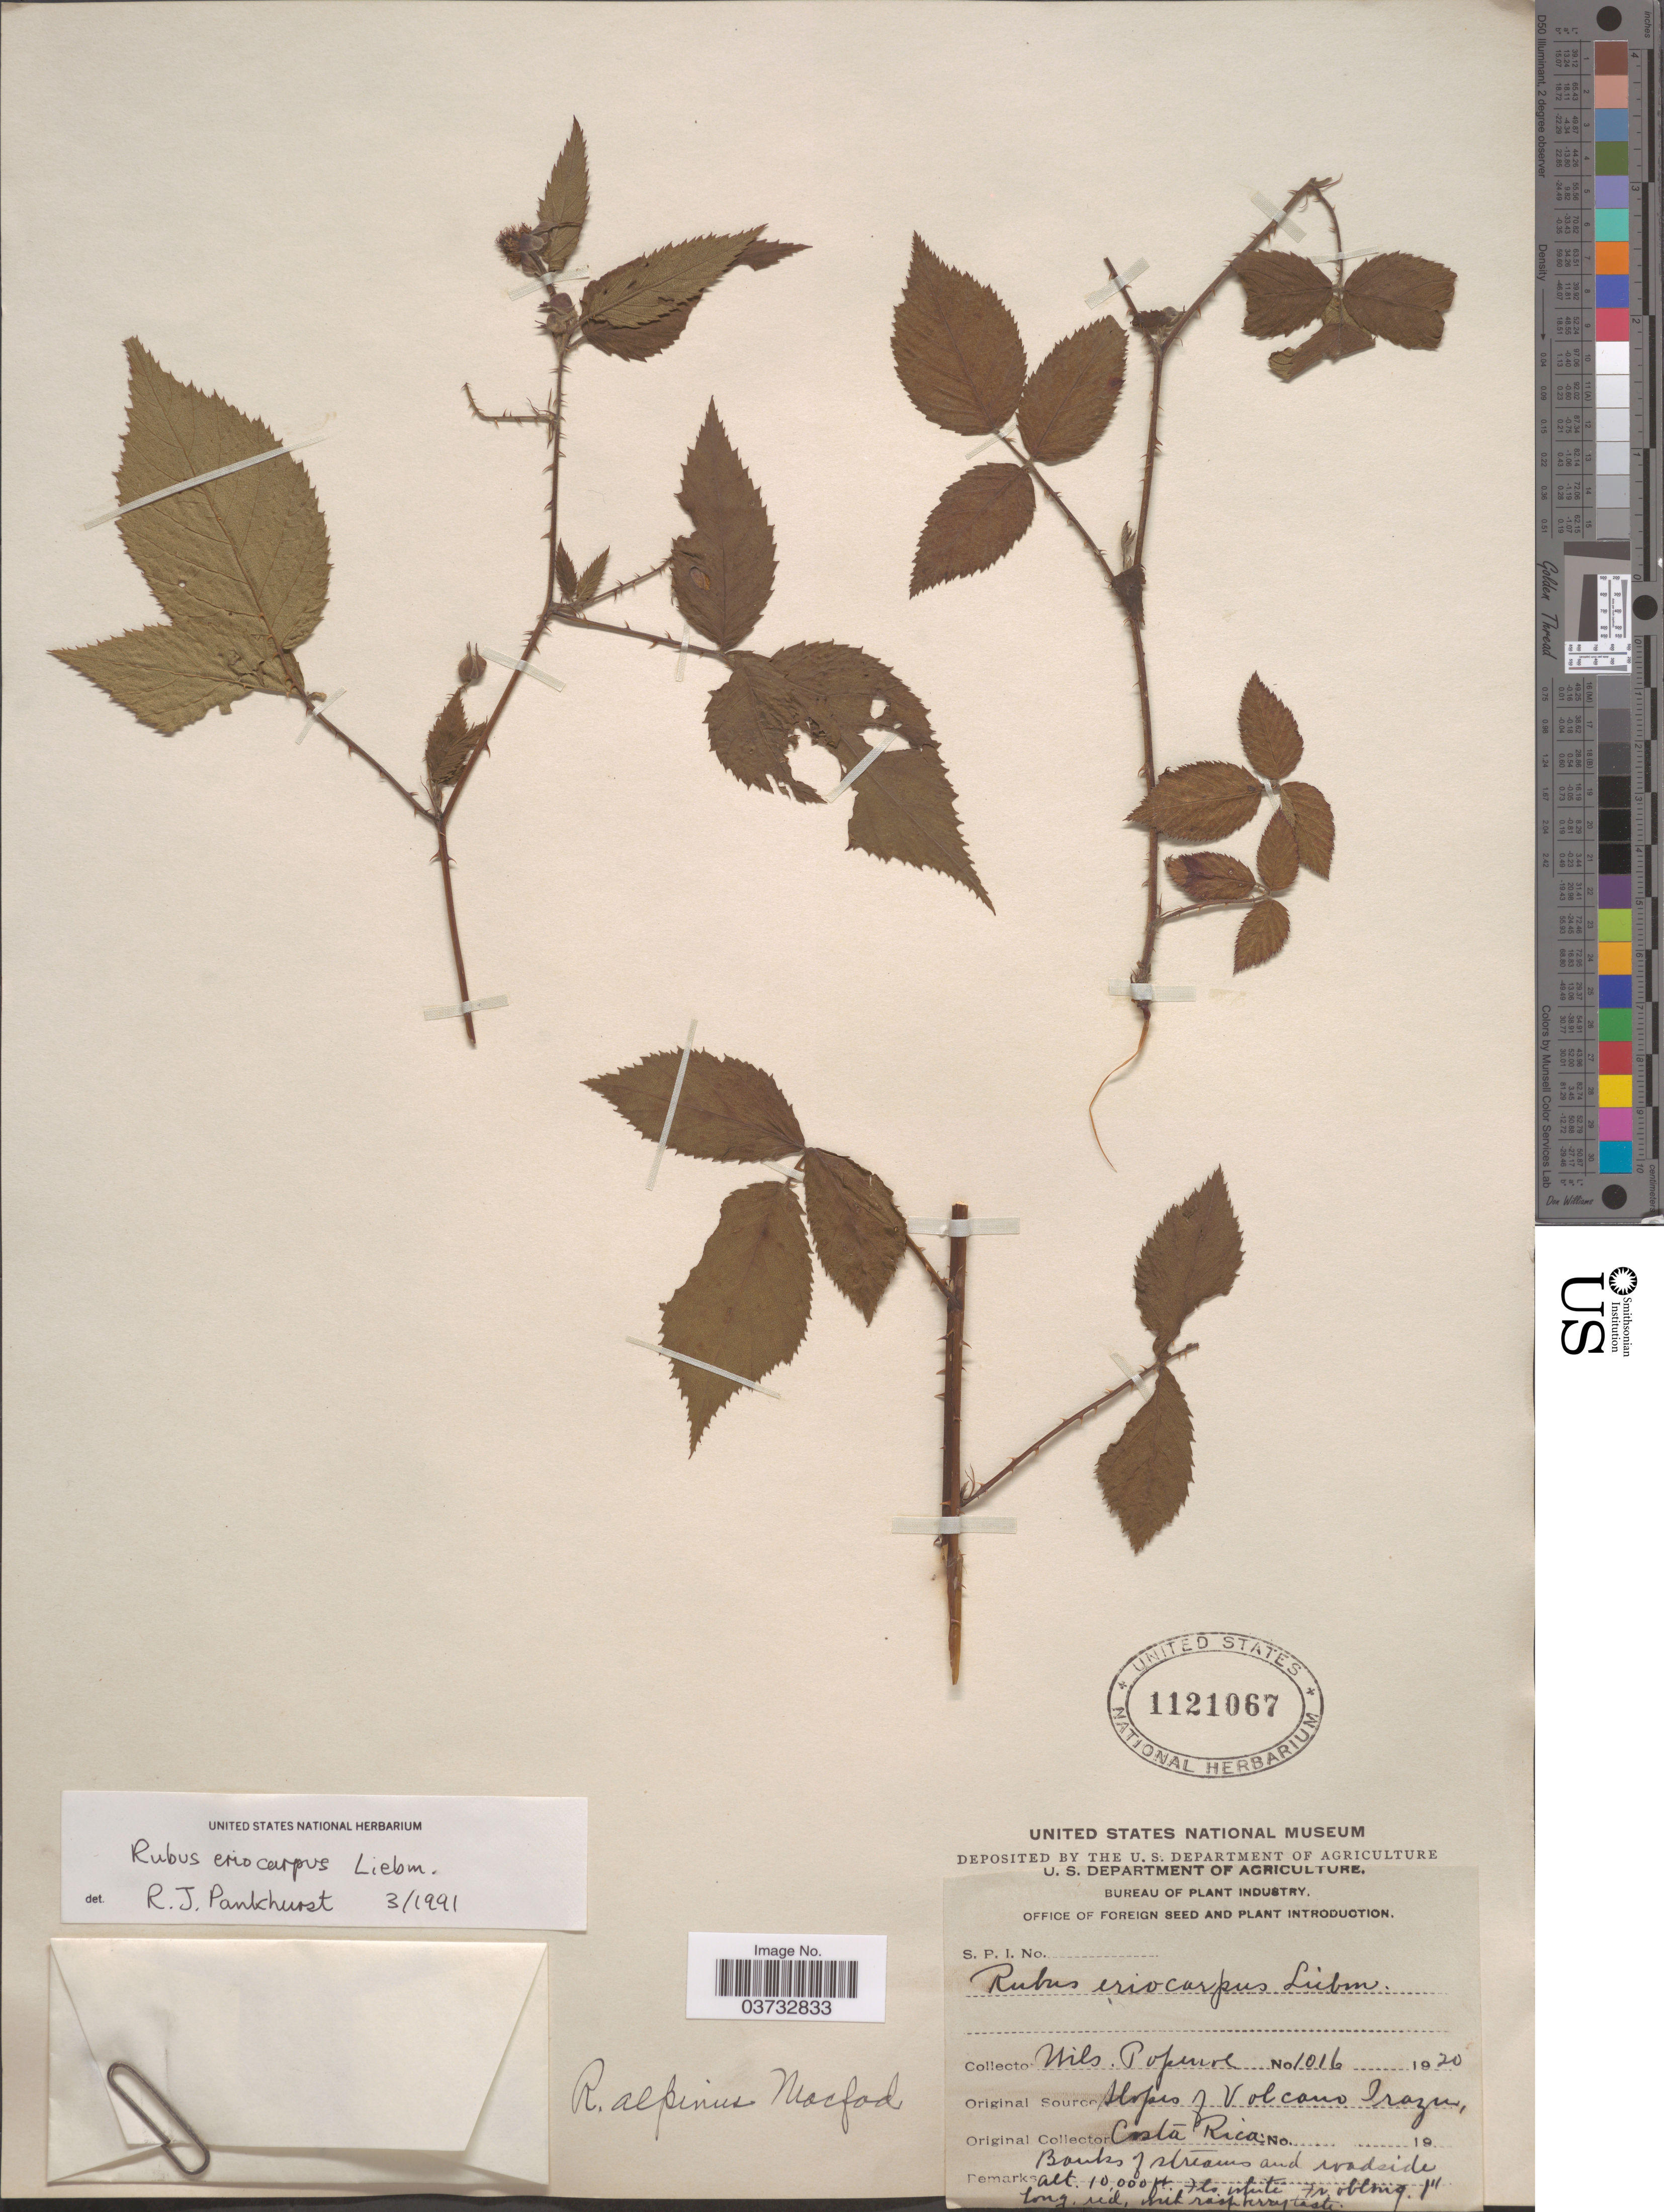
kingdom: Plantae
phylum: Tracheophyta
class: Magnoliopsida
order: Rosales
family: Rosaceae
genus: Rubus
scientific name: Rubus eriocarpus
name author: Liebm.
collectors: F. Popenoe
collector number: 1016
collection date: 1920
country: Costa Rica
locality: Slopes of Volcano Irazu. Banks of streams and roadside.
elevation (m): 3048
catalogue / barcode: US 1121067